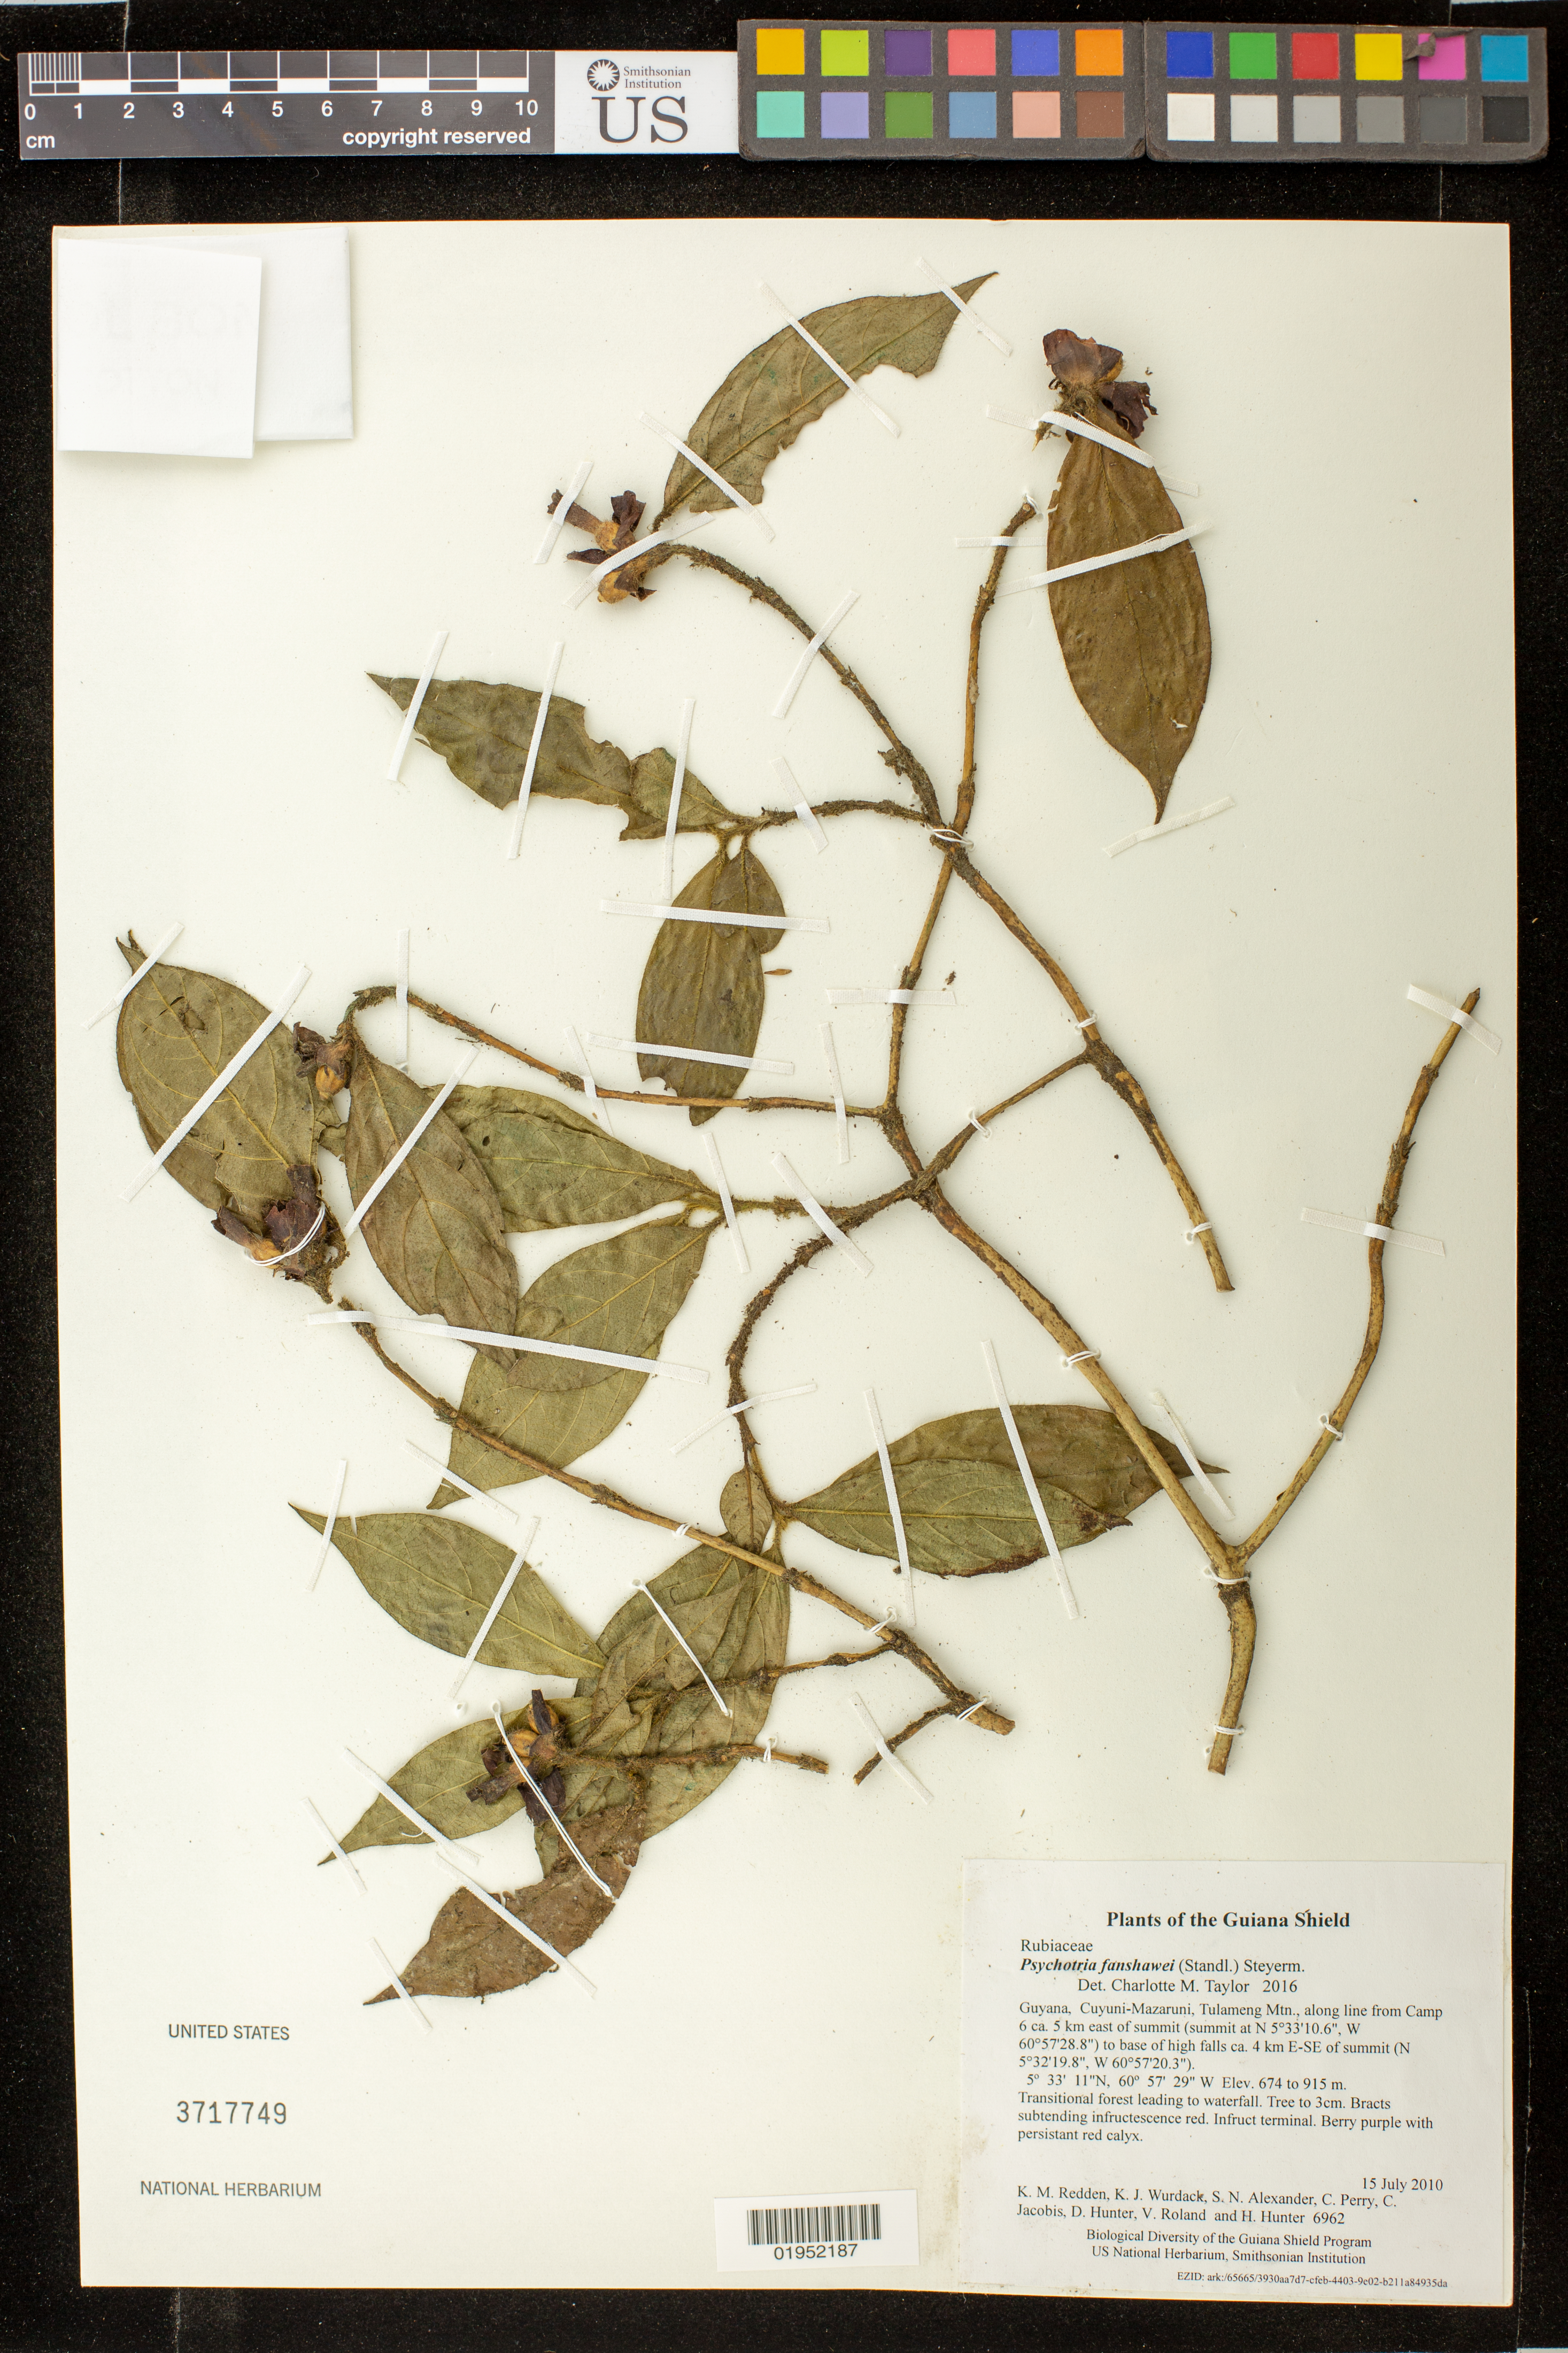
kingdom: Plantae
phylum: Tracheophyta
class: Magnoliopsida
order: Gentianales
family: Rubiaceae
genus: Palicourea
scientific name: Palicourea fanshawei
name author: (Standl.) Delprete & J.H. Kirkbr.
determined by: Kirkbride, Joseph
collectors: K. M. Redden, K. Wurdack, S. N. Alexander, C. Perry, C. Jacobis, D. Hunter, V. Roland & H. Hunter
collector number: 6962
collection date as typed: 15 July 2010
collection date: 2010-07-15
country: Guyana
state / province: Cuyuni-Mazaruni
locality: Tulameng Mtn., along line from Camp 6 ca. 5 km east of summit (summit at N 5°33'10.6", W 60°57'28.8") to base of high falls ca. 4 km E-SE of summit (N 5°32'19.8", W 60°57'20.3")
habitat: Transitional forest leading to waterfall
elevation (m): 674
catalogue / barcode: US 3717749